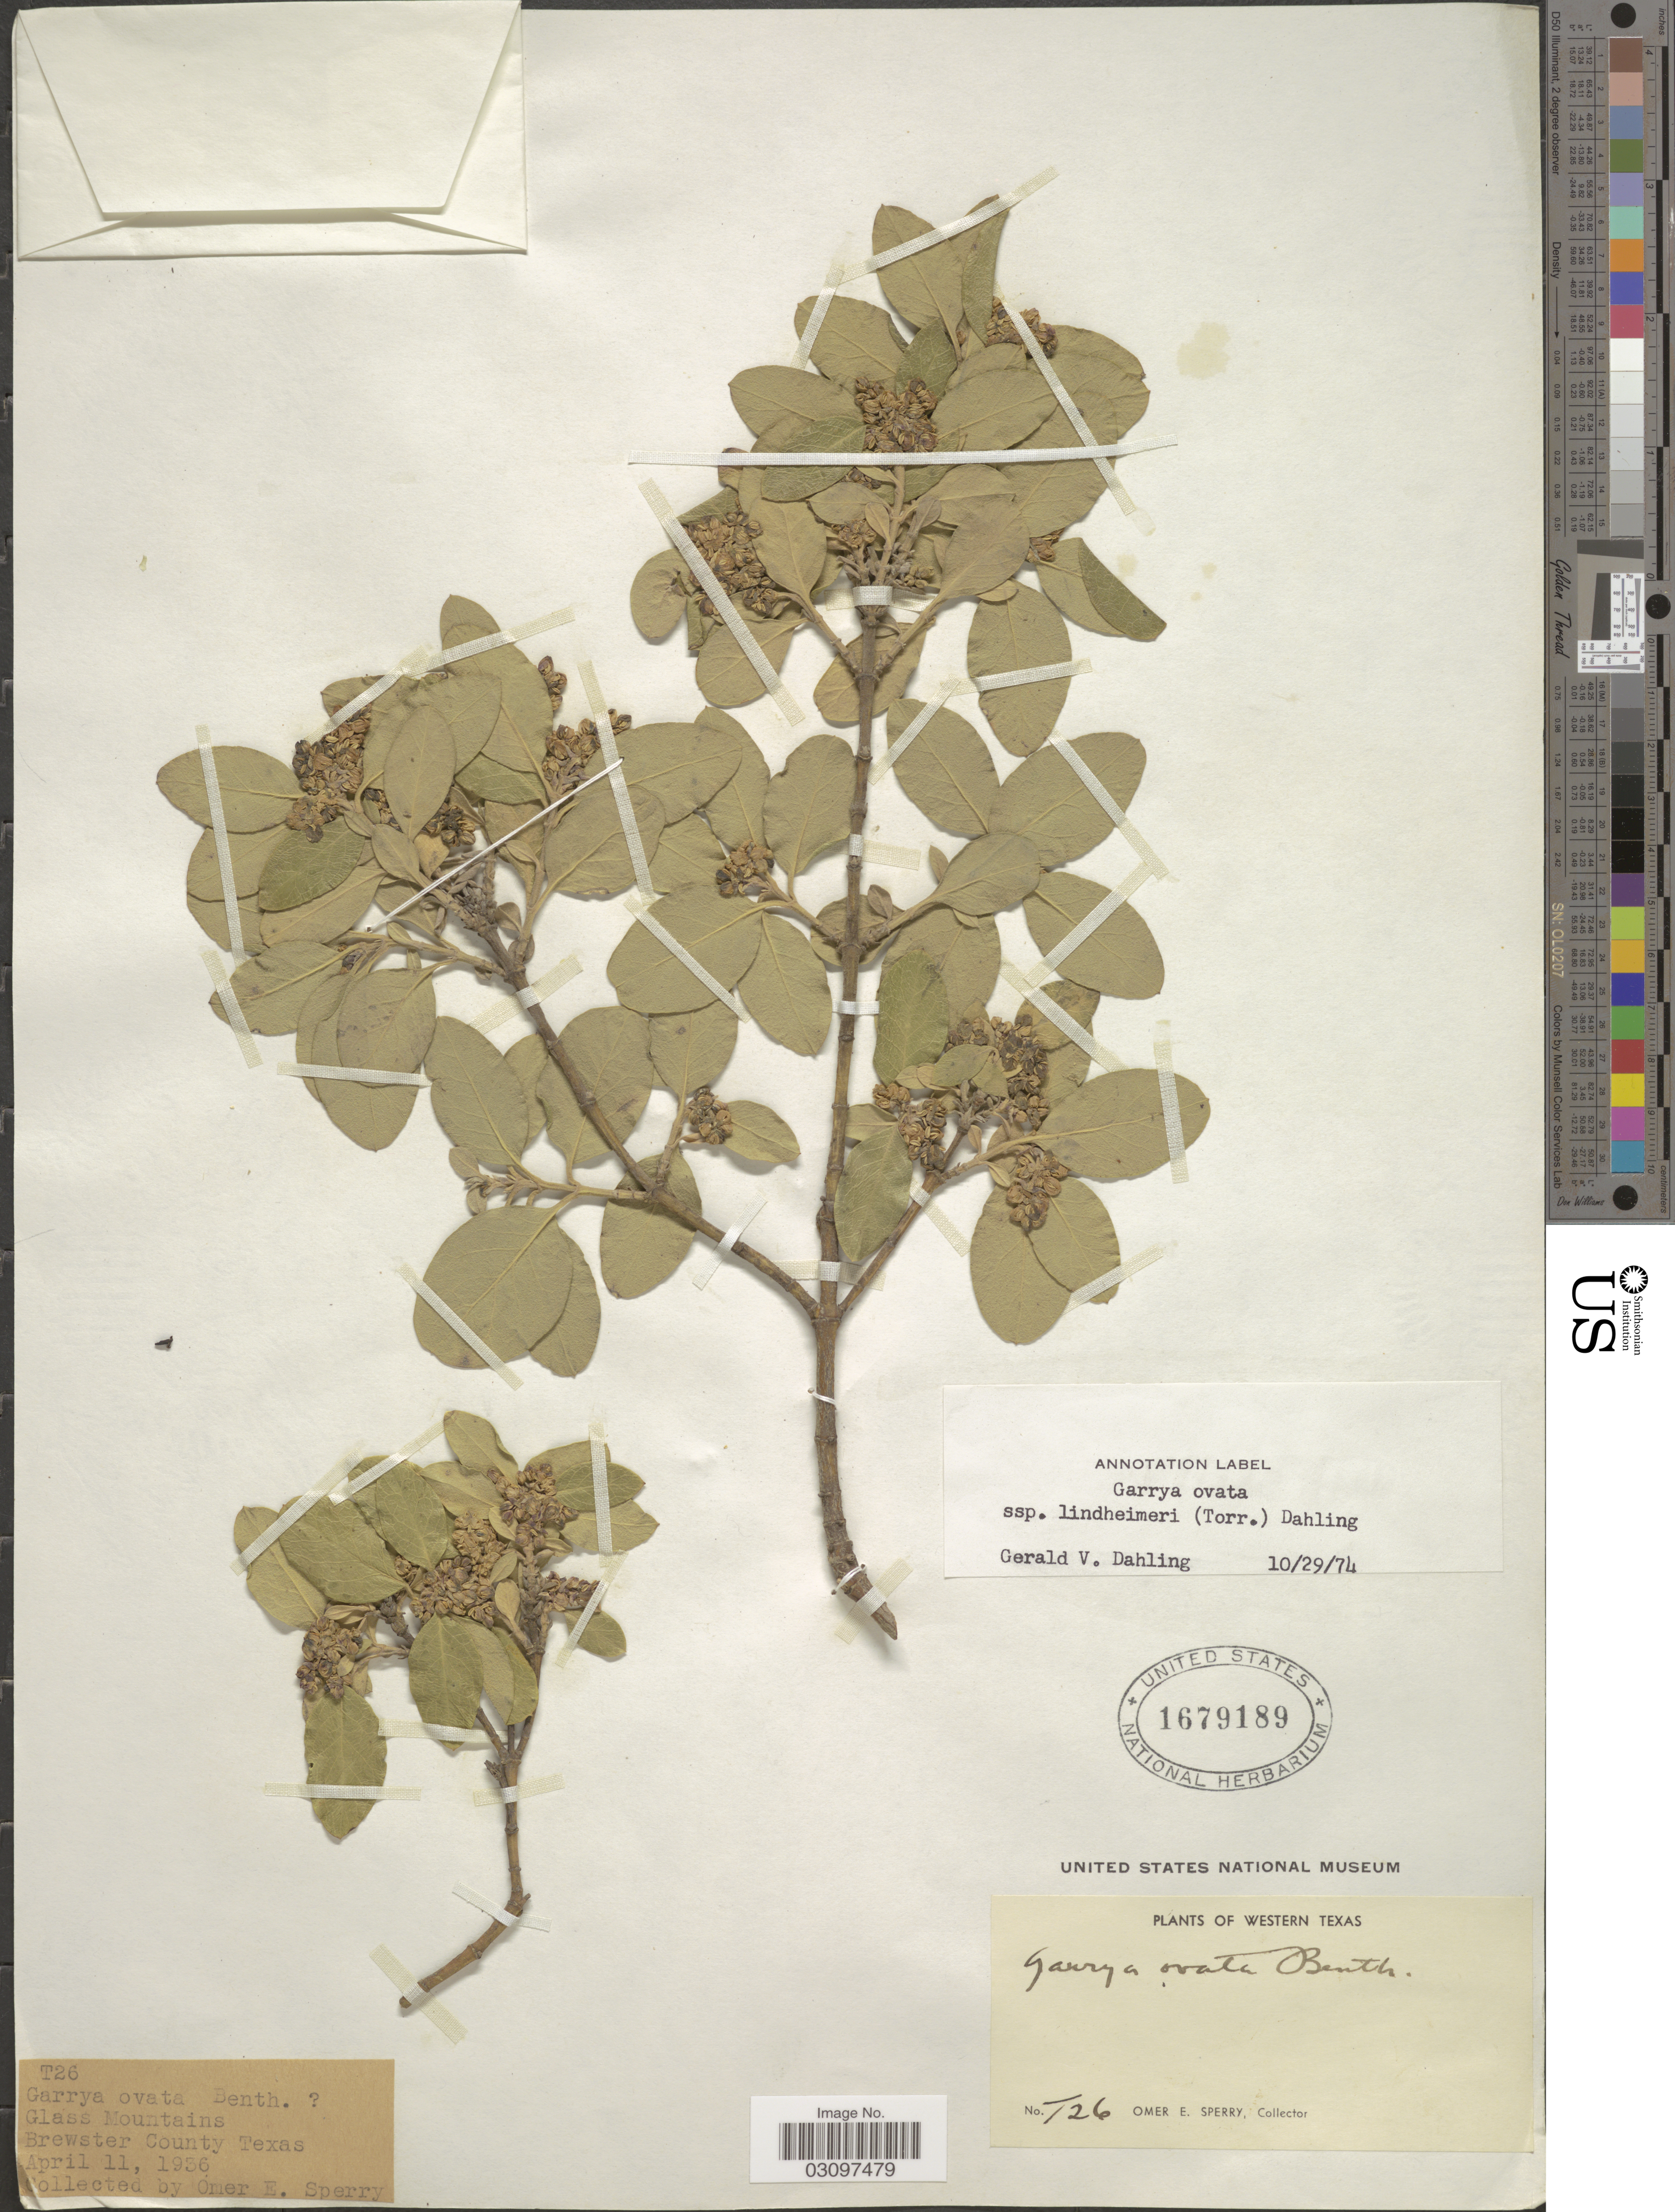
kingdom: Plantae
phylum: Tracheophyta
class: Magnoliopsida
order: Garryales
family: Garryaceae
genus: Garrya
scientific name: Garrya ovata subsp. lindheimeri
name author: (Torr.) Dahling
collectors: O. E. Sperry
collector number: T26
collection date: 1936-04-11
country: United States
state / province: Texas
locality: Western Texas. Glass Mountains, Brewster County.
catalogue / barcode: US 1679189